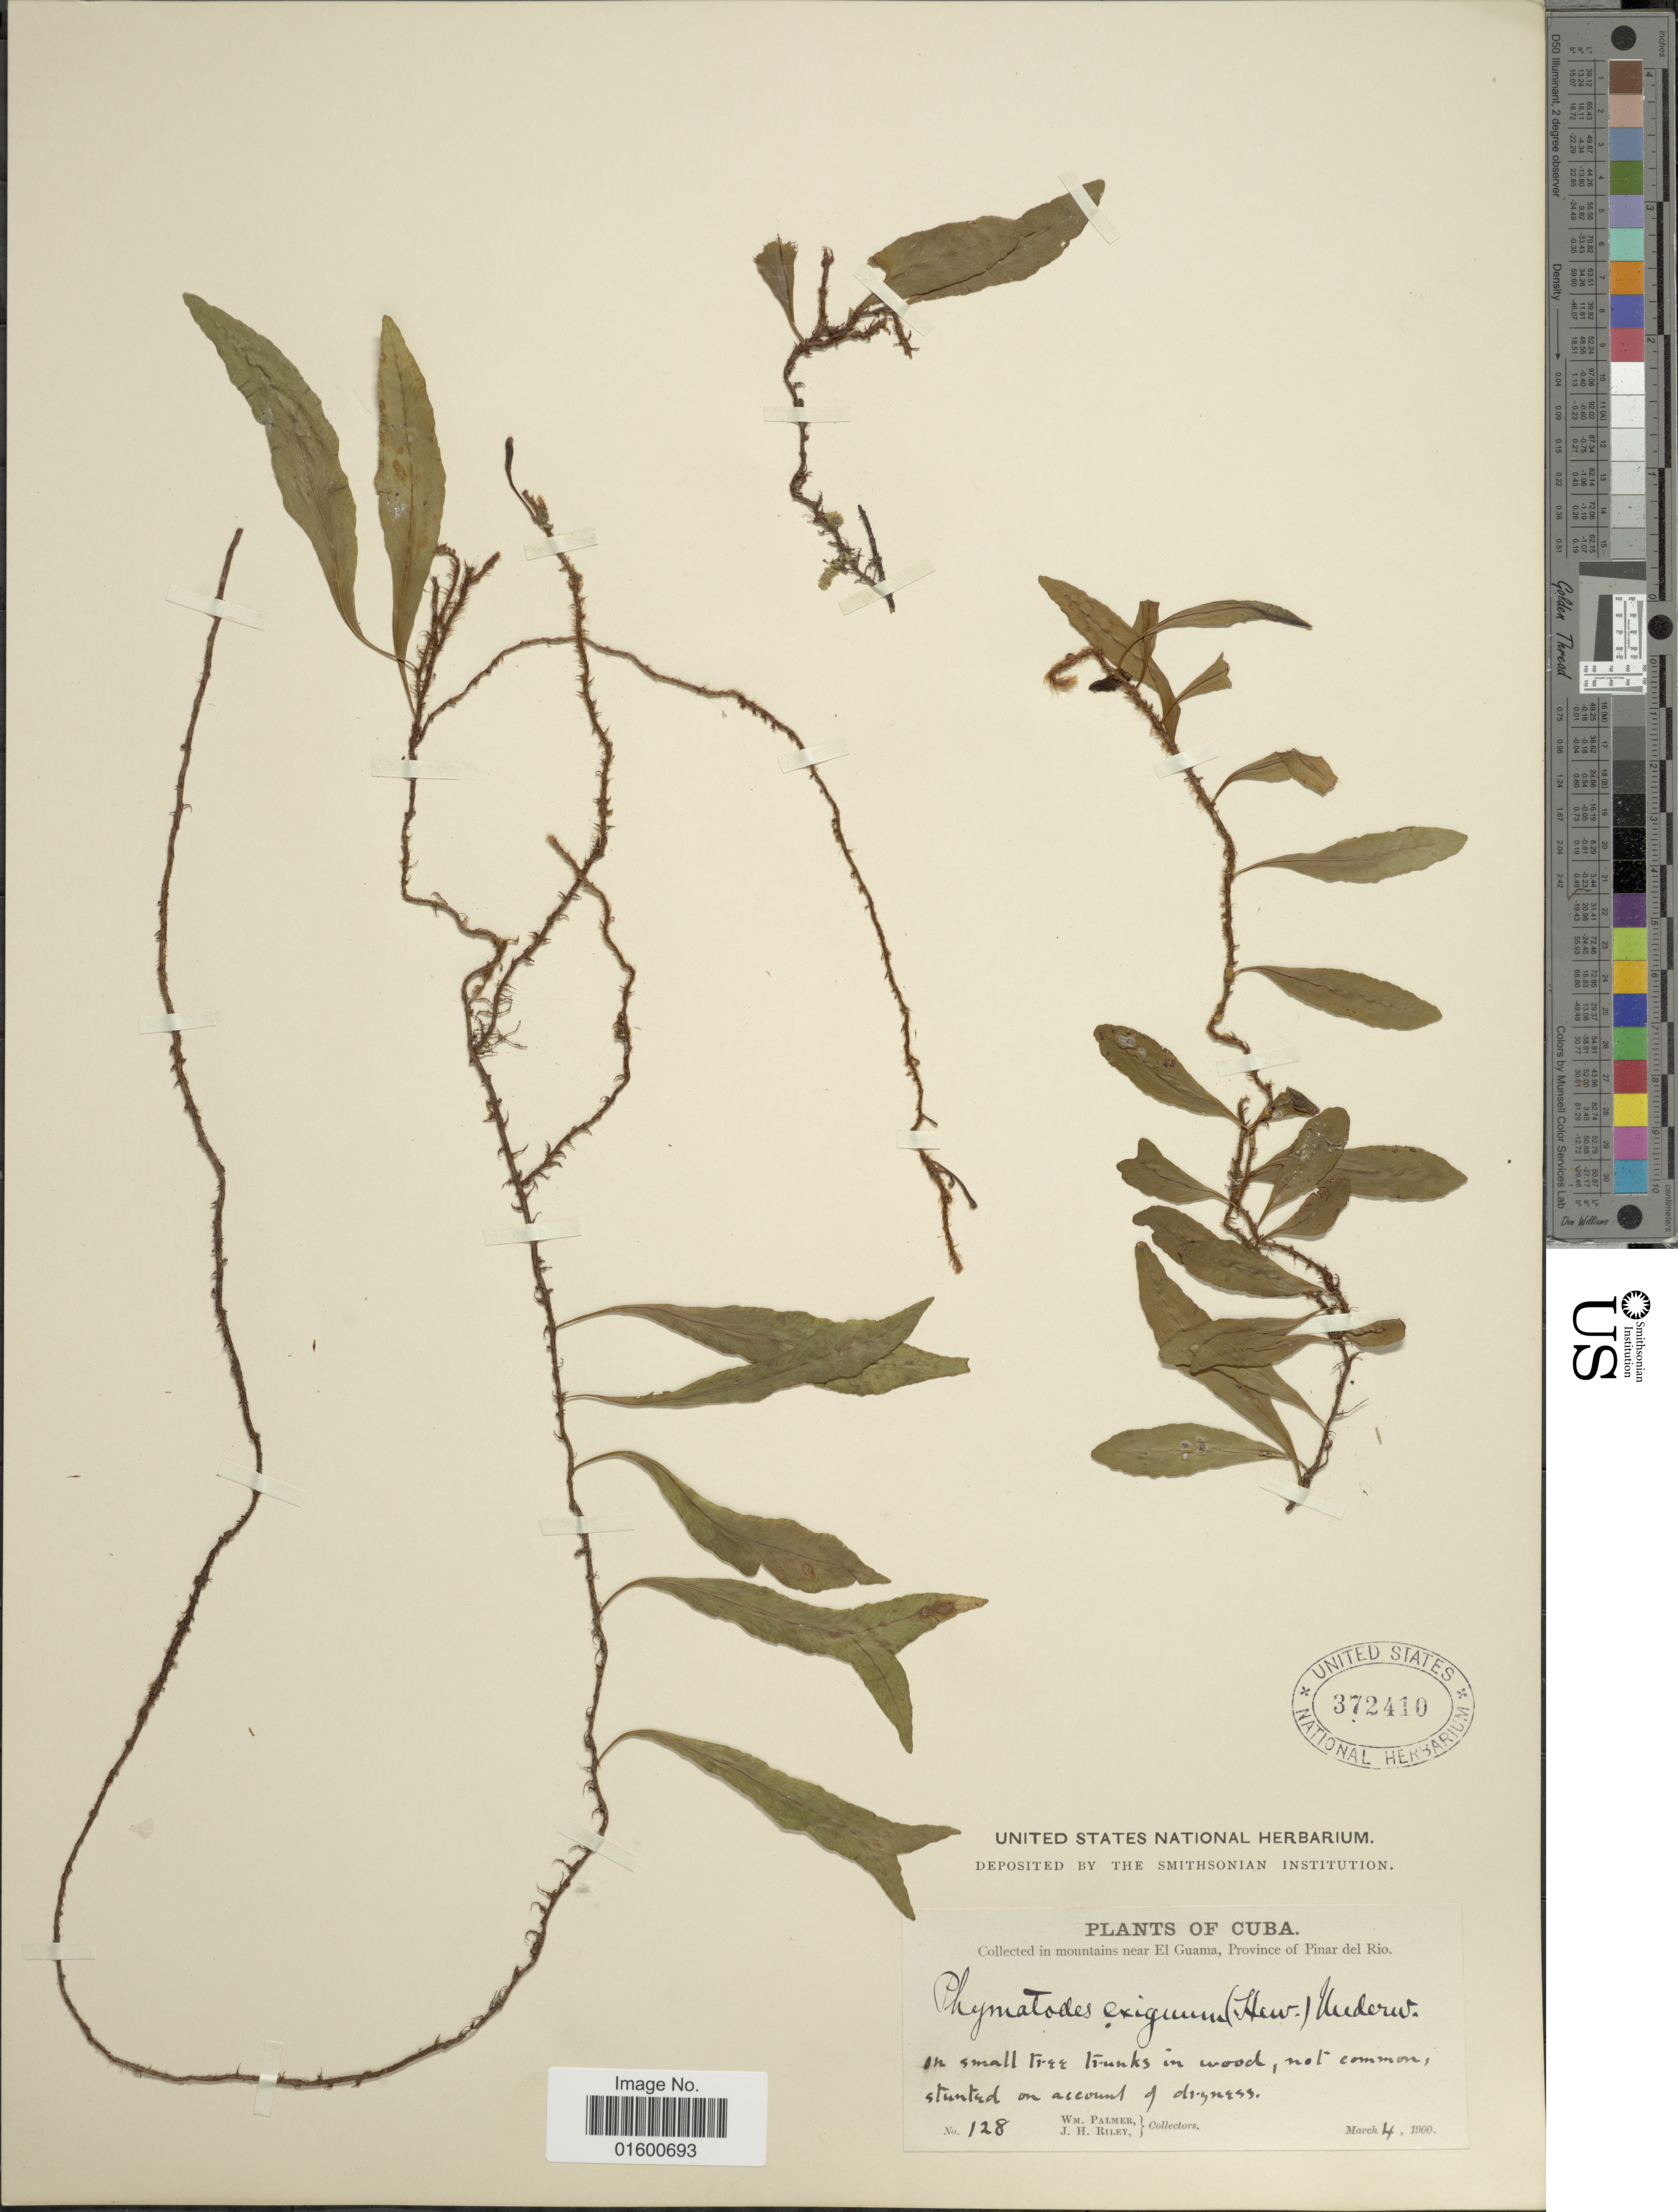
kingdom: Plantae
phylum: Tracheophyta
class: Polypodiopsida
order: Polypodiales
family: Polypodiaceae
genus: Microgramma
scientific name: Microgramma heterophylla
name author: (L.) Wherry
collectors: W. Palmer & J. H. Riley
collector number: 128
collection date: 1900-03-04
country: Cuba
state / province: Pinar del Río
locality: Mountains near El Guama, Province of Pinar del Rio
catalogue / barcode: US 372410